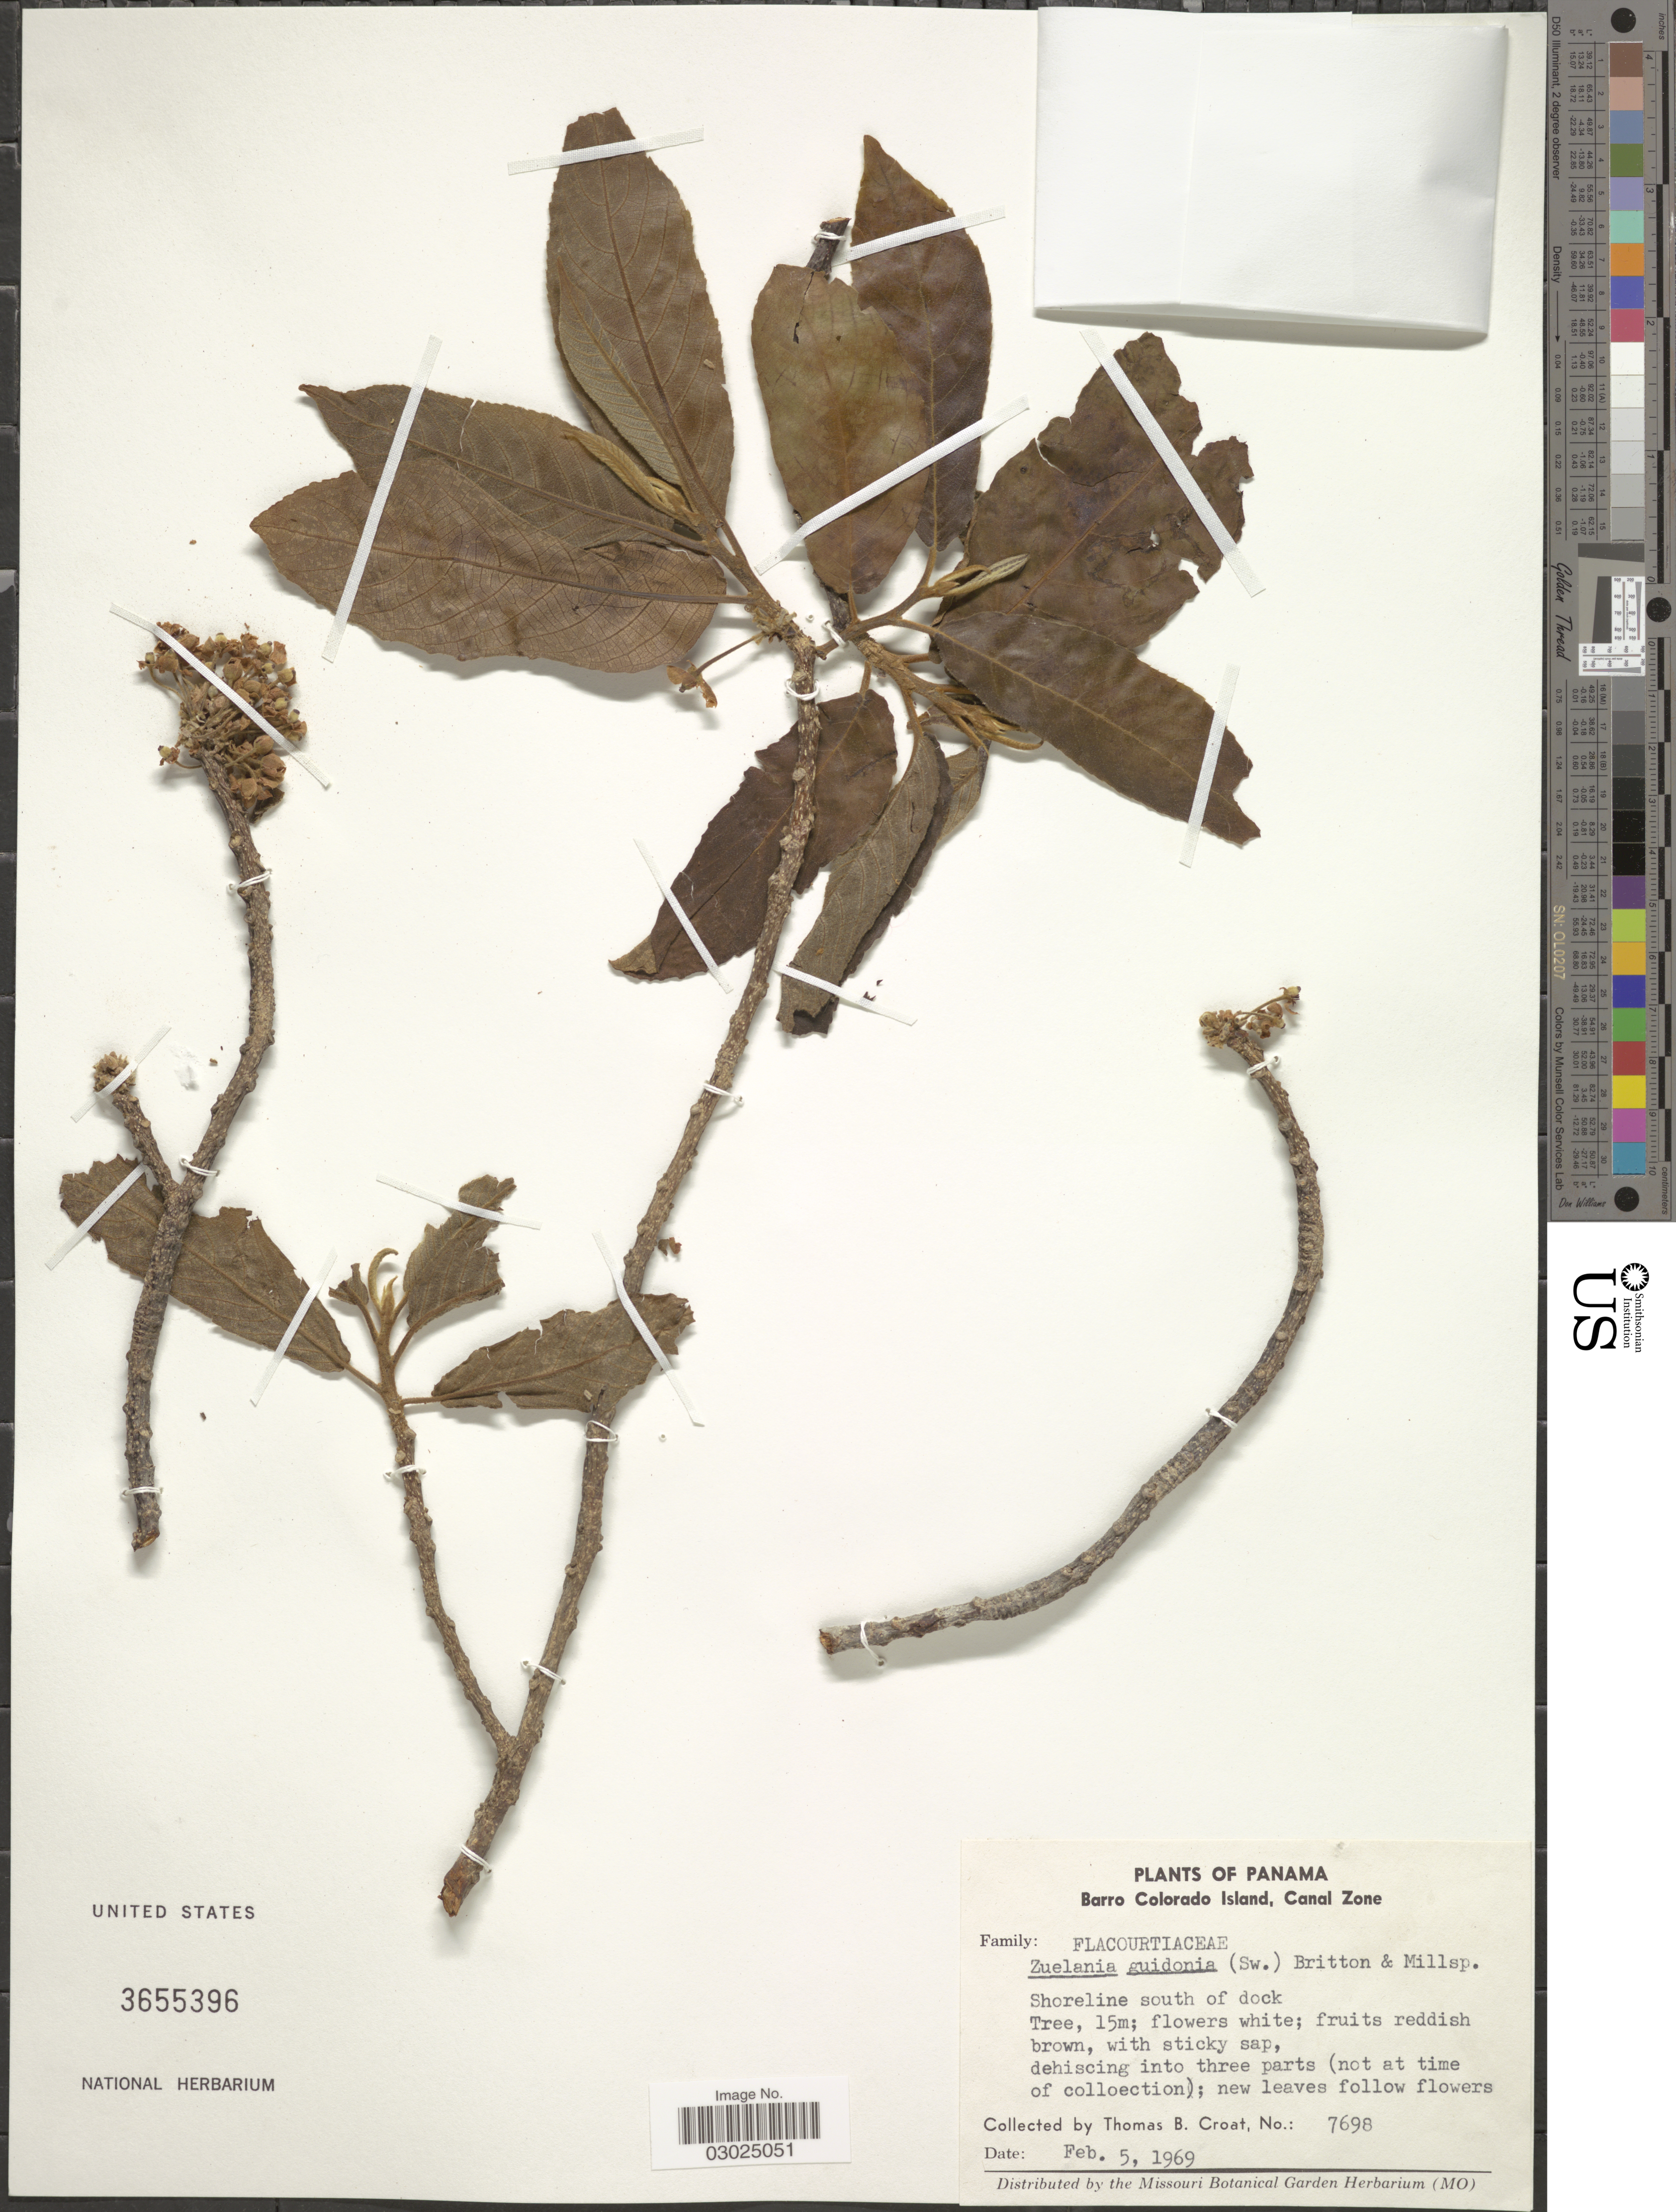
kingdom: Plantae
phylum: Tracheophyta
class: Magnoliopsida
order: Malpighiales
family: Salicaceae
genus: Casearia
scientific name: Casearia laetioides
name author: (A. Rich.) Warb.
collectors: T. B. Croat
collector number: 7698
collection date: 1969-02-05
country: Panama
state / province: Panamá Oeste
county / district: Canal Zone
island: Barro Colorado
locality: Barro Colorado Island, Canal Zone. Shoreline south of dock.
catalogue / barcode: US 3655396